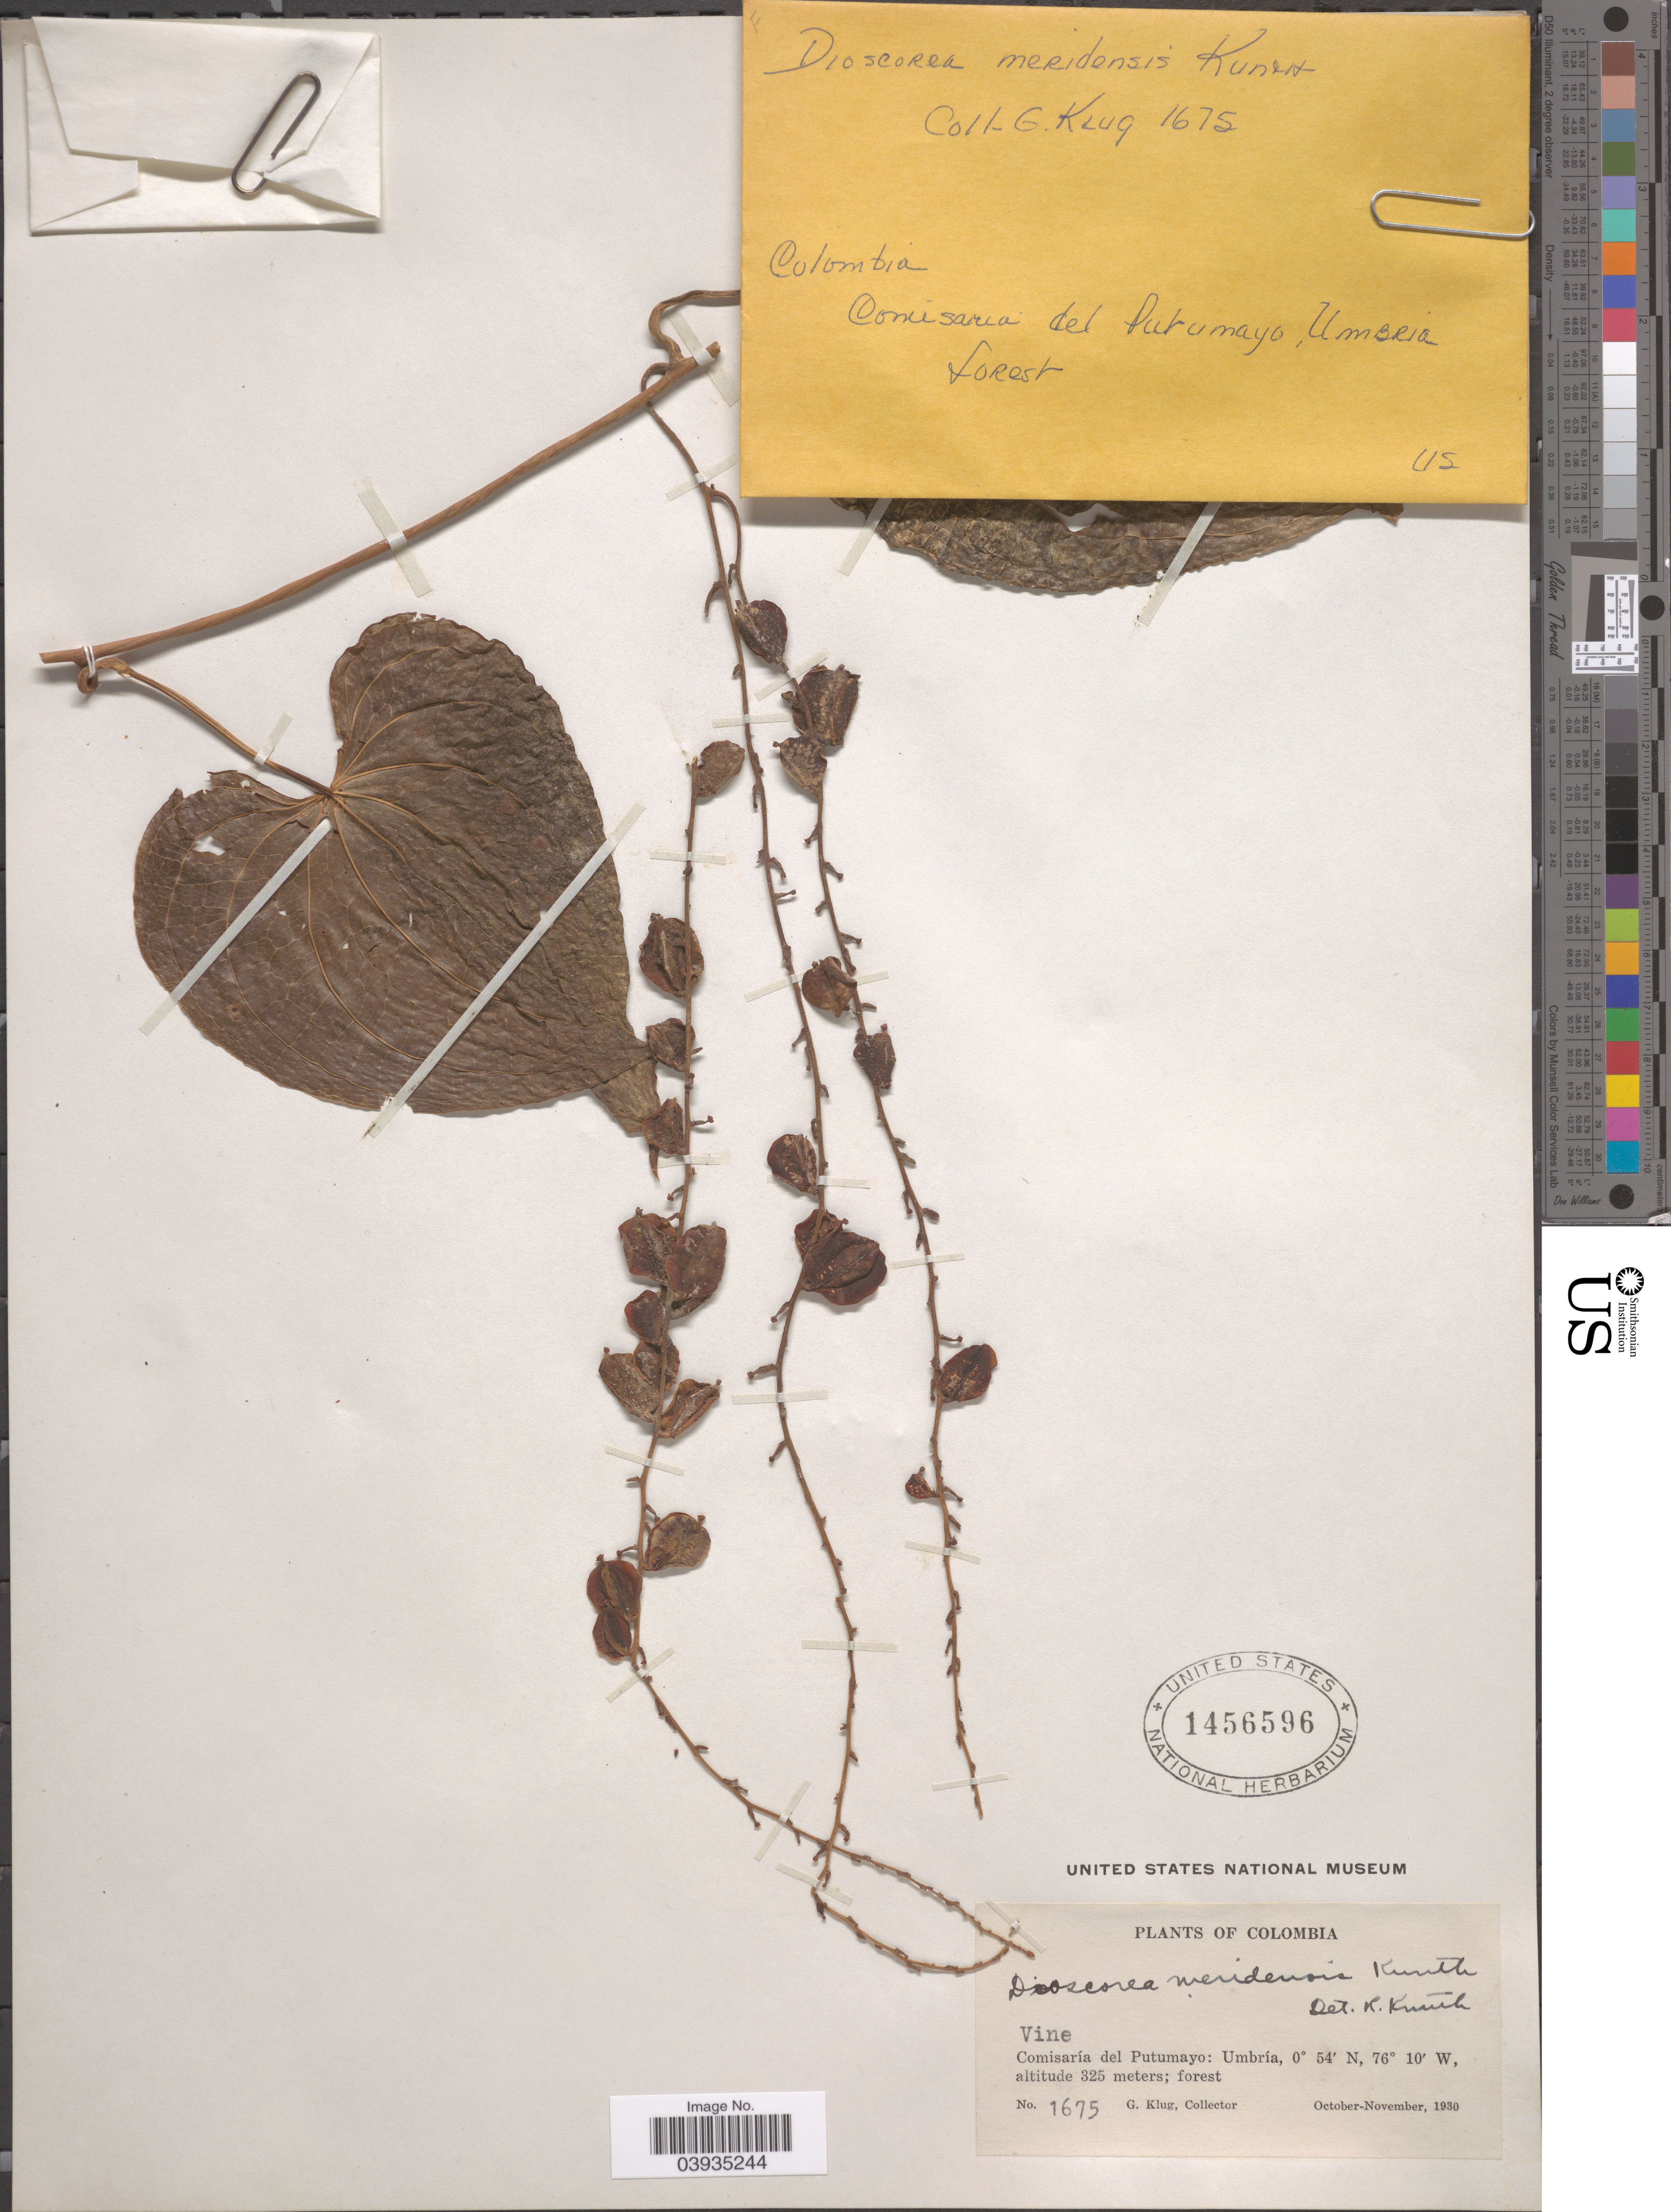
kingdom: Plantae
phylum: Tracheophyta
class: Liliopsida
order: Dioscoreales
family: Dioscoreaceae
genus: Dioscorea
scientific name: Dioscorea meridensis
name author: Kunth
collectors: G. Klug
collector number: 1675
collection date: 1930-10/1930-11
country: Colombia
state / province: Putumayo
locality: Comisaría del Putumayo: Umbría.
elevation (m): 325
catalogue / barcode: US 1456596